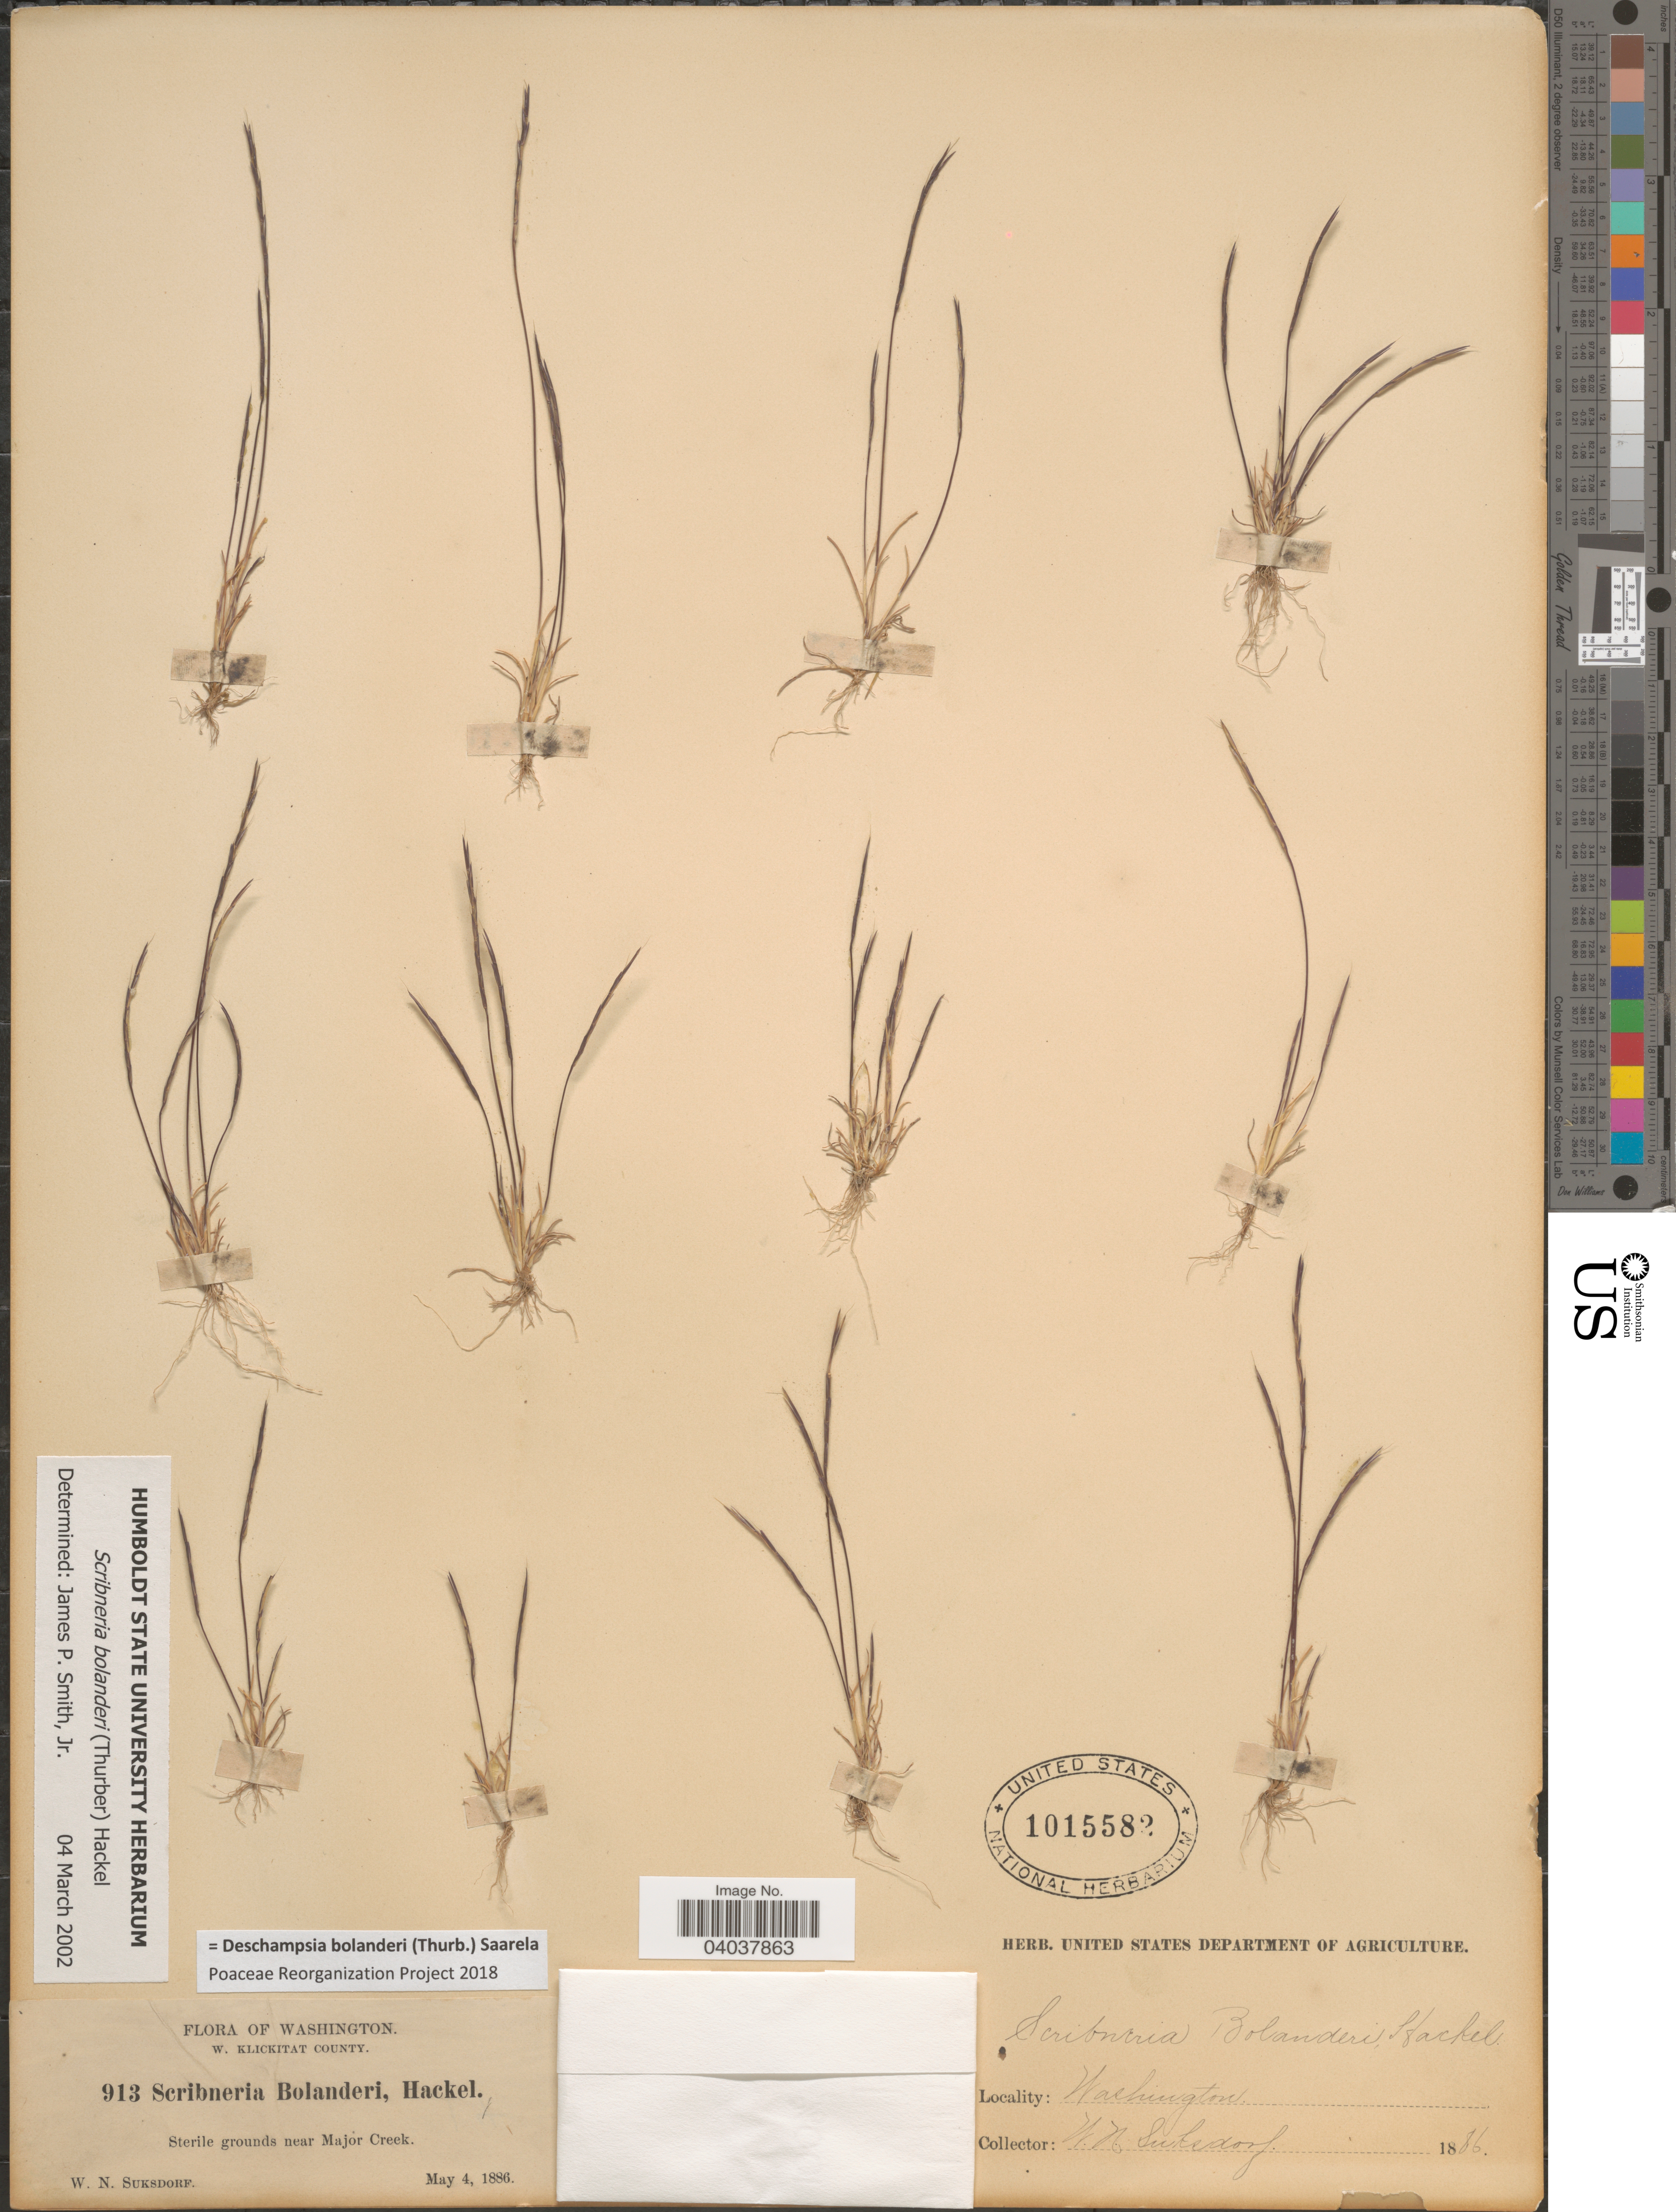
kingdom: Plantae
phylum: Tracheophyta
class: Liliopsida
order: Poales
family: Poaceae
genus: Deschampsia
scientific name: Deschampsia bolanderi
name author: (Thurb.) Saarela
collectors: W. N. Suksdorf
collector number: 913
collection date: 1886-05-04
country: United States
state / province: Washington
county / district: Klickitat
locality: W. Klickitat County. Near Major Creek.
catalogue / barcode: US 1015582